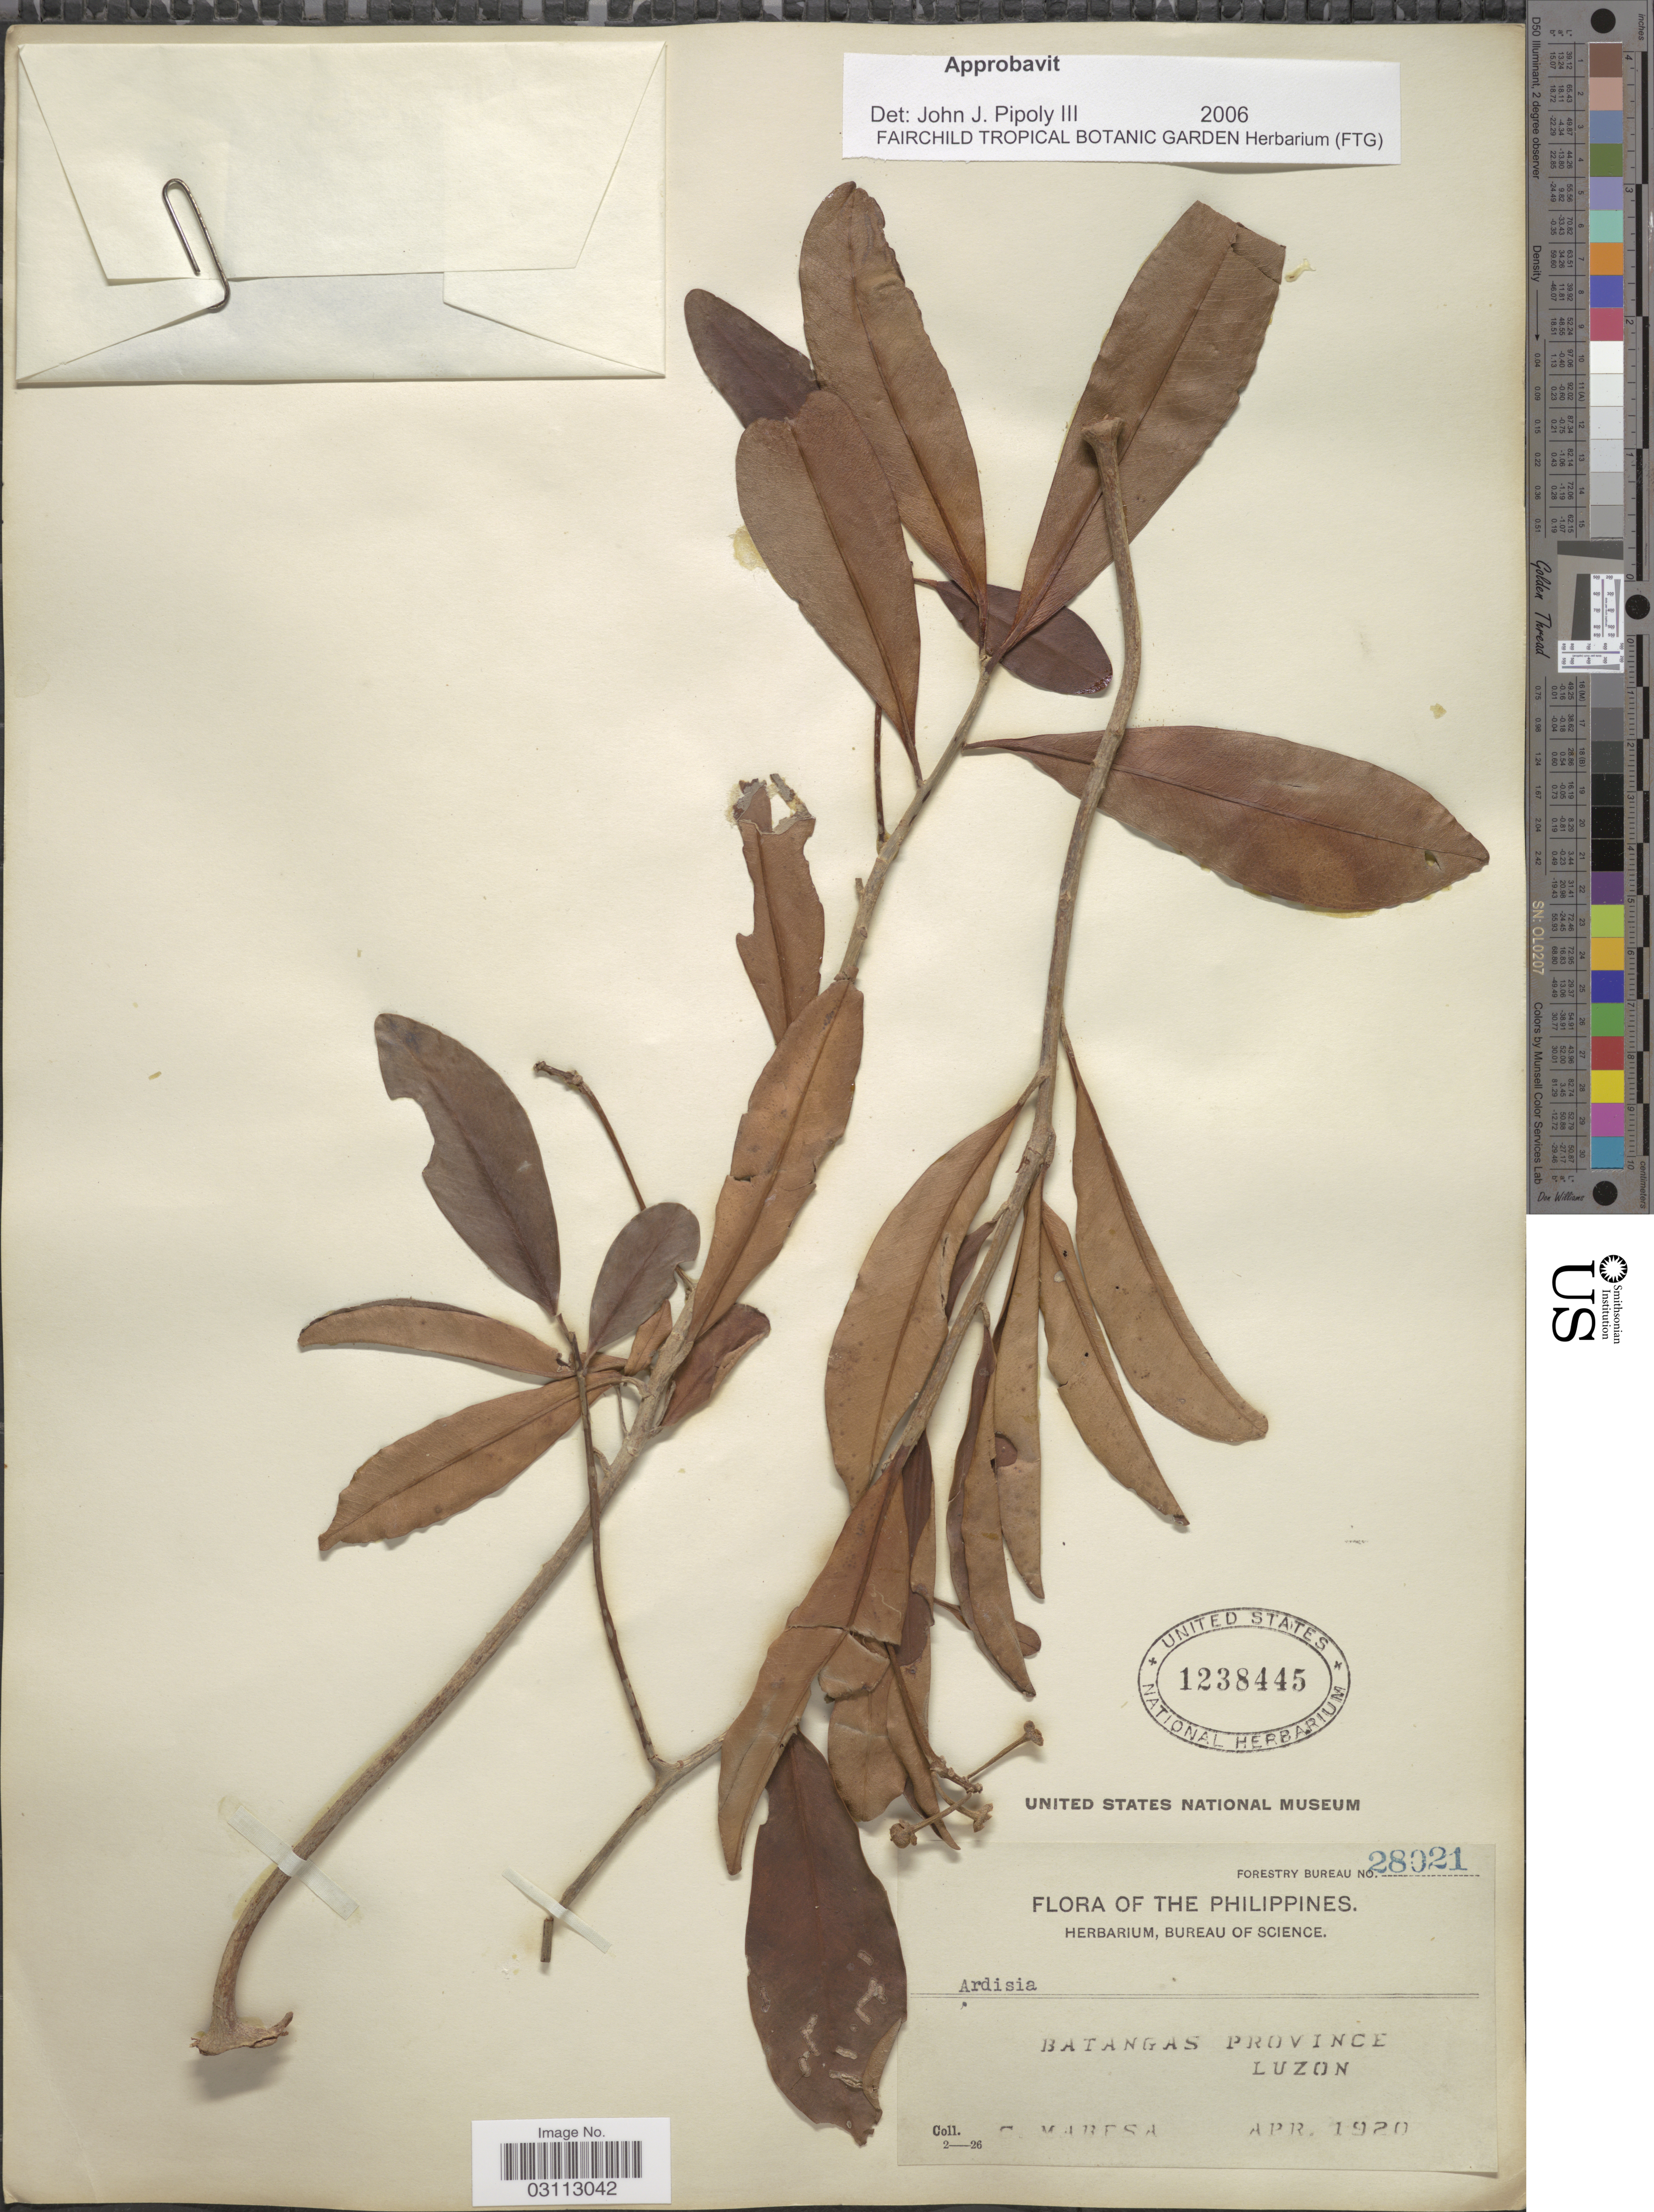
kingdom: Plantae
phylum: Tracheophyta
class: Magnoliopsida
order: Ericales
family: Primulaceae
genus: Ardisia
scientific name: Ardisia sp.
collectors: C. Mabesa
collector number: Forestry Bureau 28021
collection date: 1920-04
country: Philippines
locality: Batangas Province. Luzon.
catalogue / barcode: US 1238445